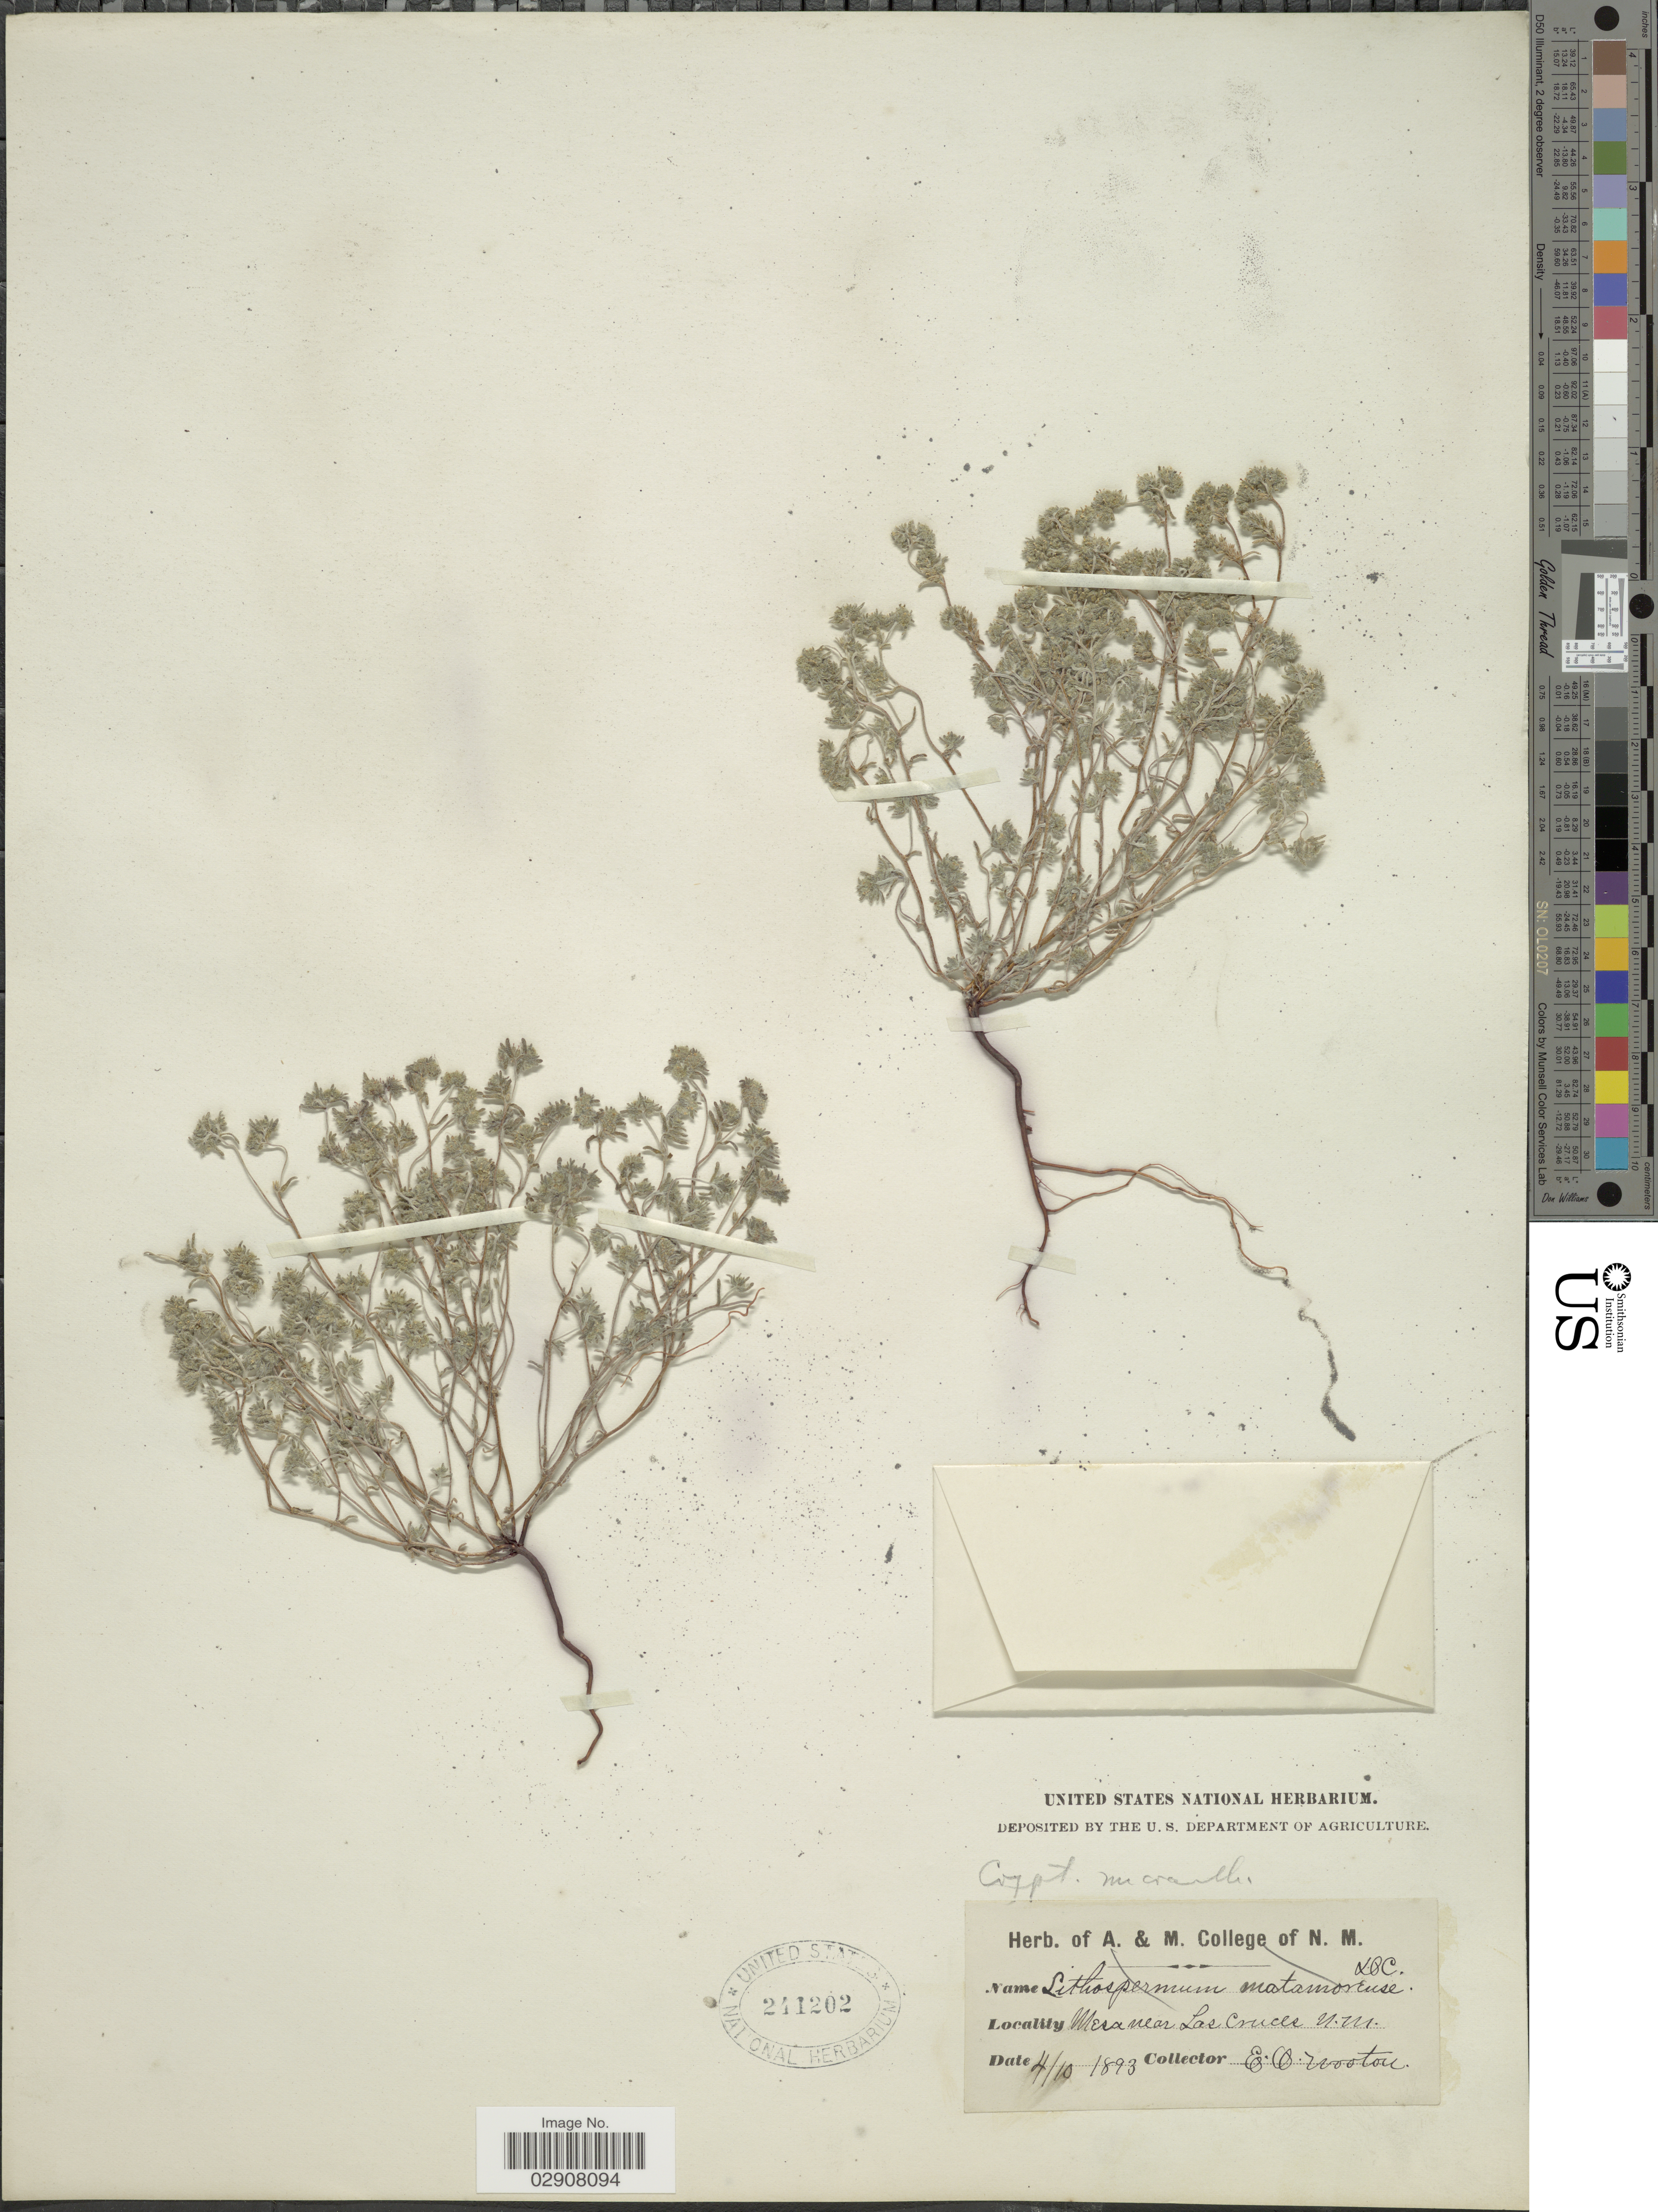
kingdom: Plantae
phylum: Tracheophyta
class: Magnoliopsida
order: Boraginales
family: Boraginaceae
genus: Cryptantha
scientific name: Cryptantha micrantha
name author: (Torr.) I.M. Johnst.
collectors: E. O. Wooton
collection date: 1893-10-04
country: United States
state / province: New Mexico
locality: Mesa near Las Cruces, N.M.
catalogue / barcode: US 241202